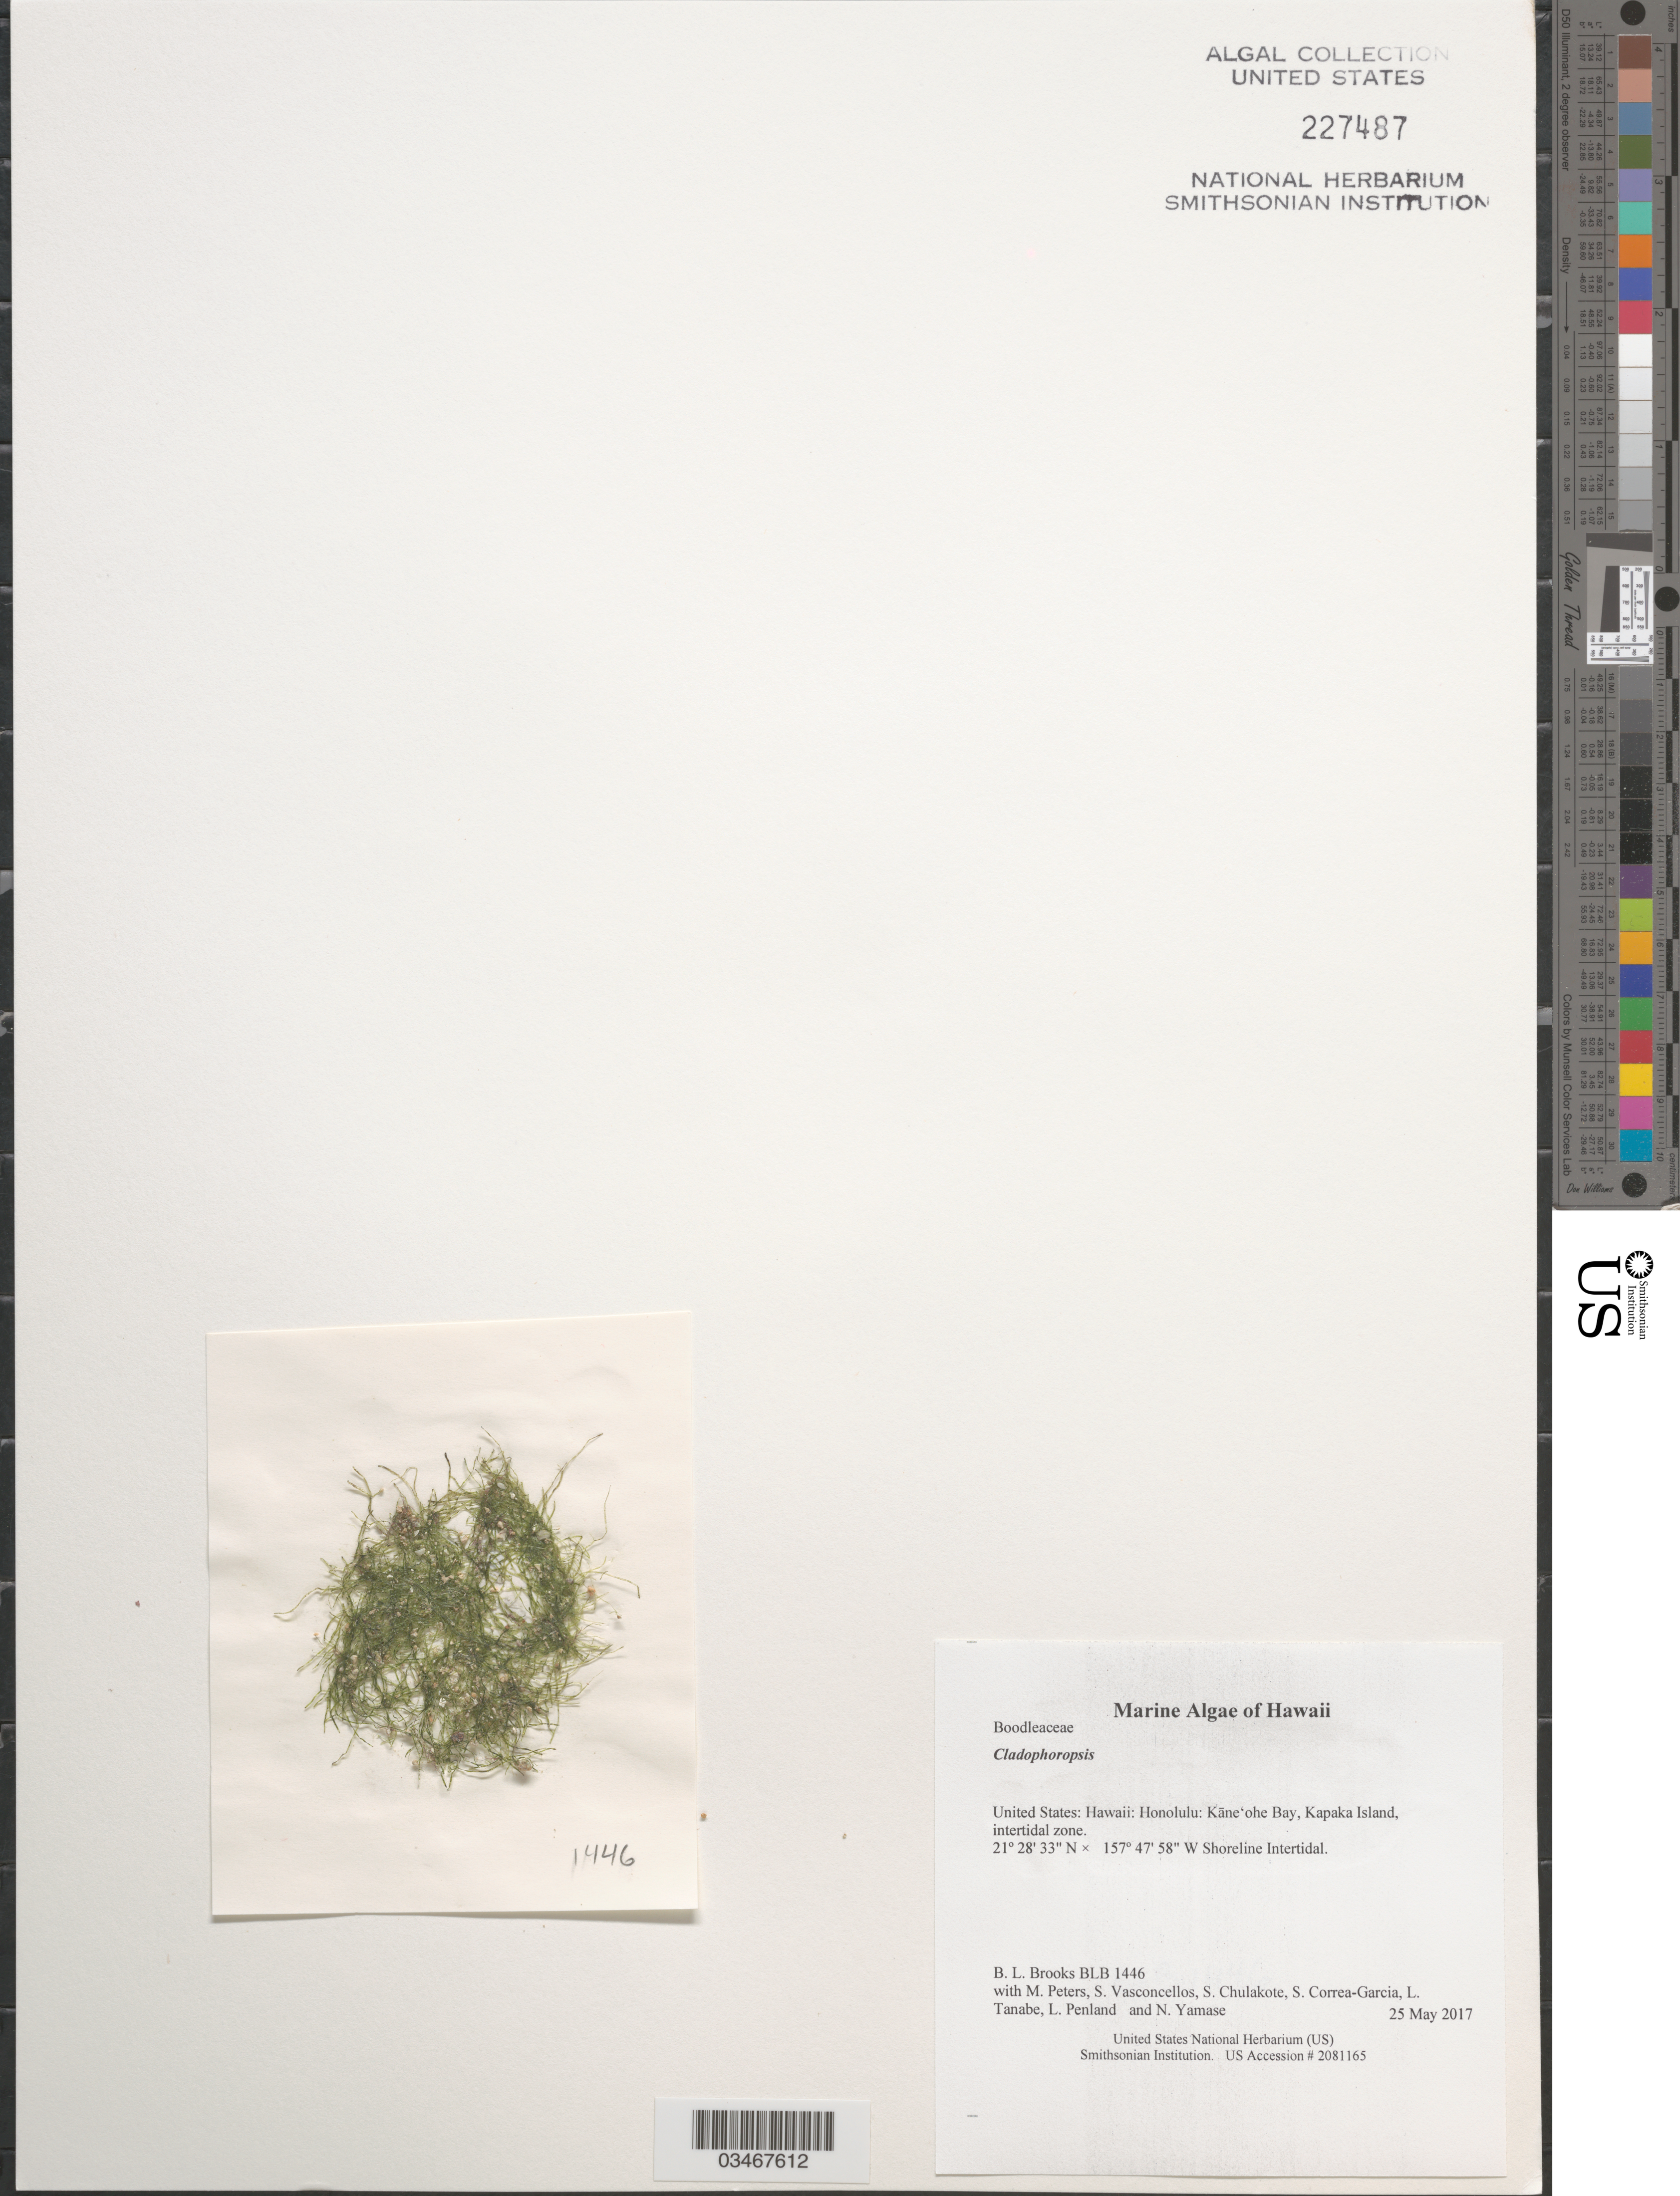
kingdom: Plantae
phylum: Chlorophyta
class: Ulvophyceae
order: Siphonocladales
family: Boodleaceae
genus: Cladophoropsis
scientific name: Cladophoropsis sp.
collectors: B. Brooks, M. Peters, S. Vasconcellos, S. Chulakote & et al.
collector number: BLB 1446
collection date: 2017-05-25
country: United States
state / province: Hawaii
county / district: Honolulu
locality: Honolulu: Kāne'ohe Bay, Kapaka Island, intertidal zone.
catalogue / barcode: US 227487